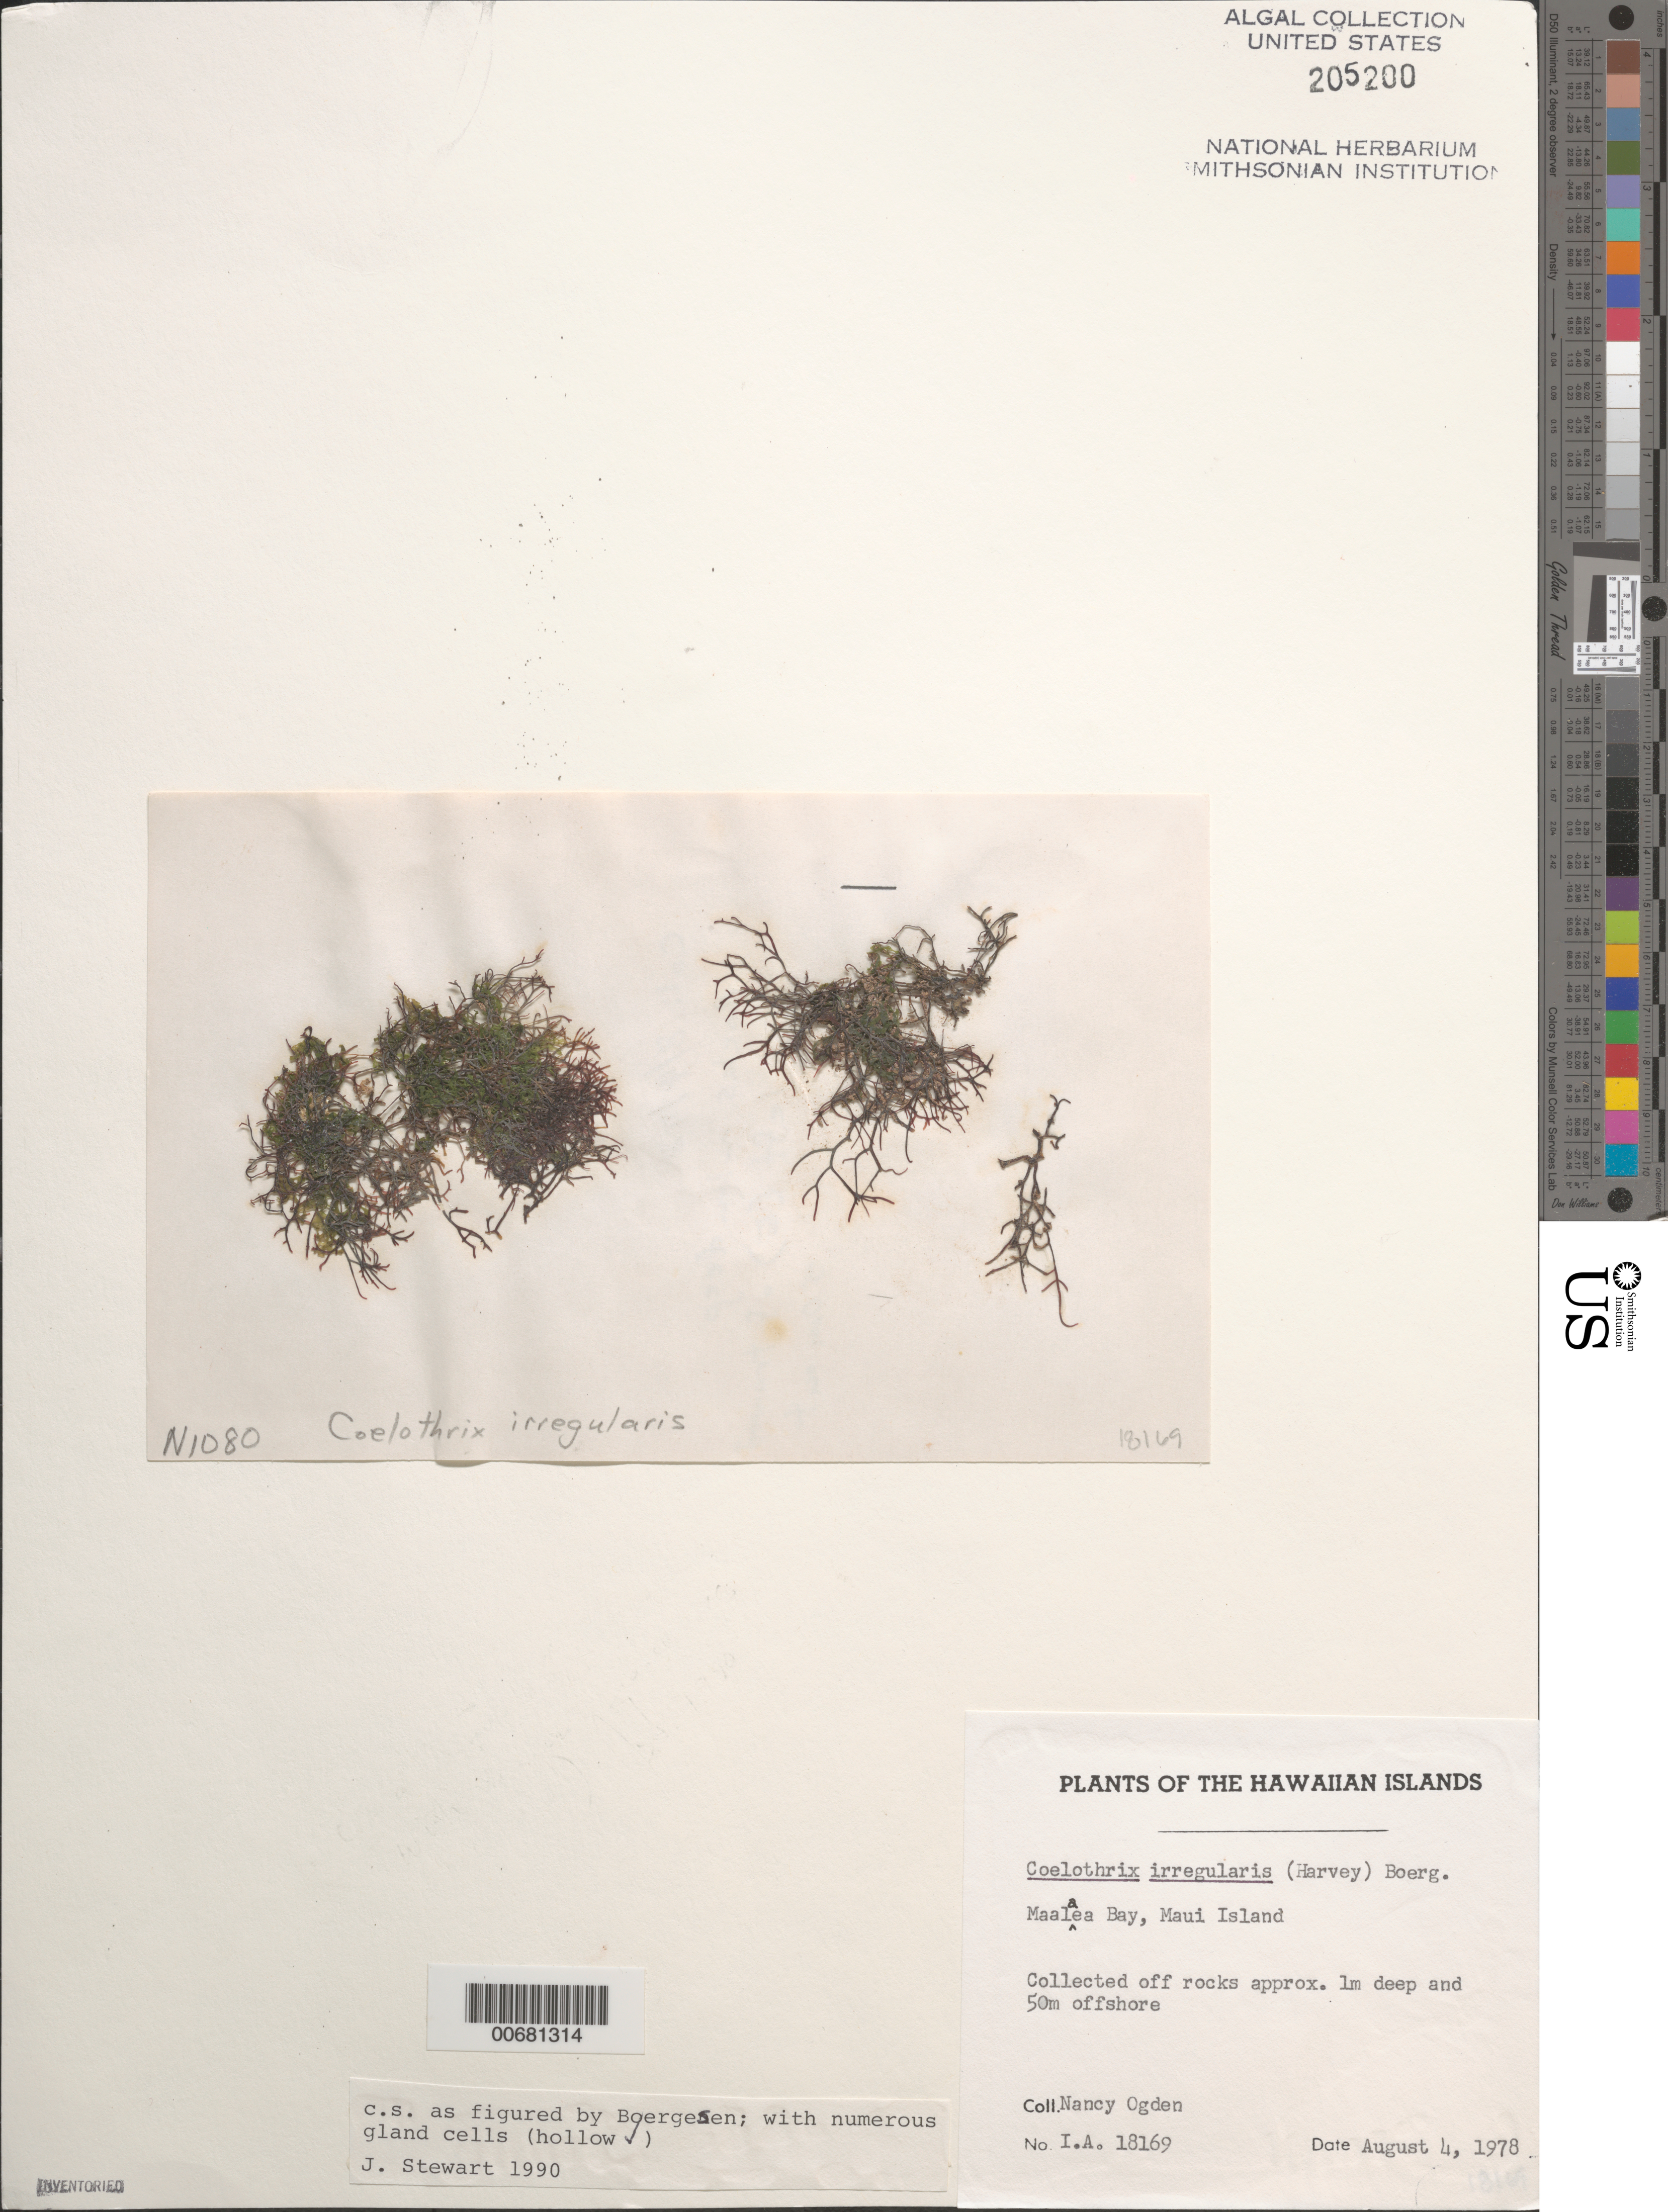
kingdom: Plantae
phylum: Rhodophyta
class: Florideophyceae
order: Rhodymeniales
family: Champiaceae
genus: Coelothrix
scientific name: Coelothrix irregularis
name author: (Harv.) Børgesen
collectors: N.B. Ogden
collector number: IAA 18169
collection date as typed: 04 Aug 1978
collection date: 1978-08-04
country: United States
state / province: Hawaii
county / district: Maui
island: Maui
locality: Maalaea Bay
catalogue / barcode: US 205200